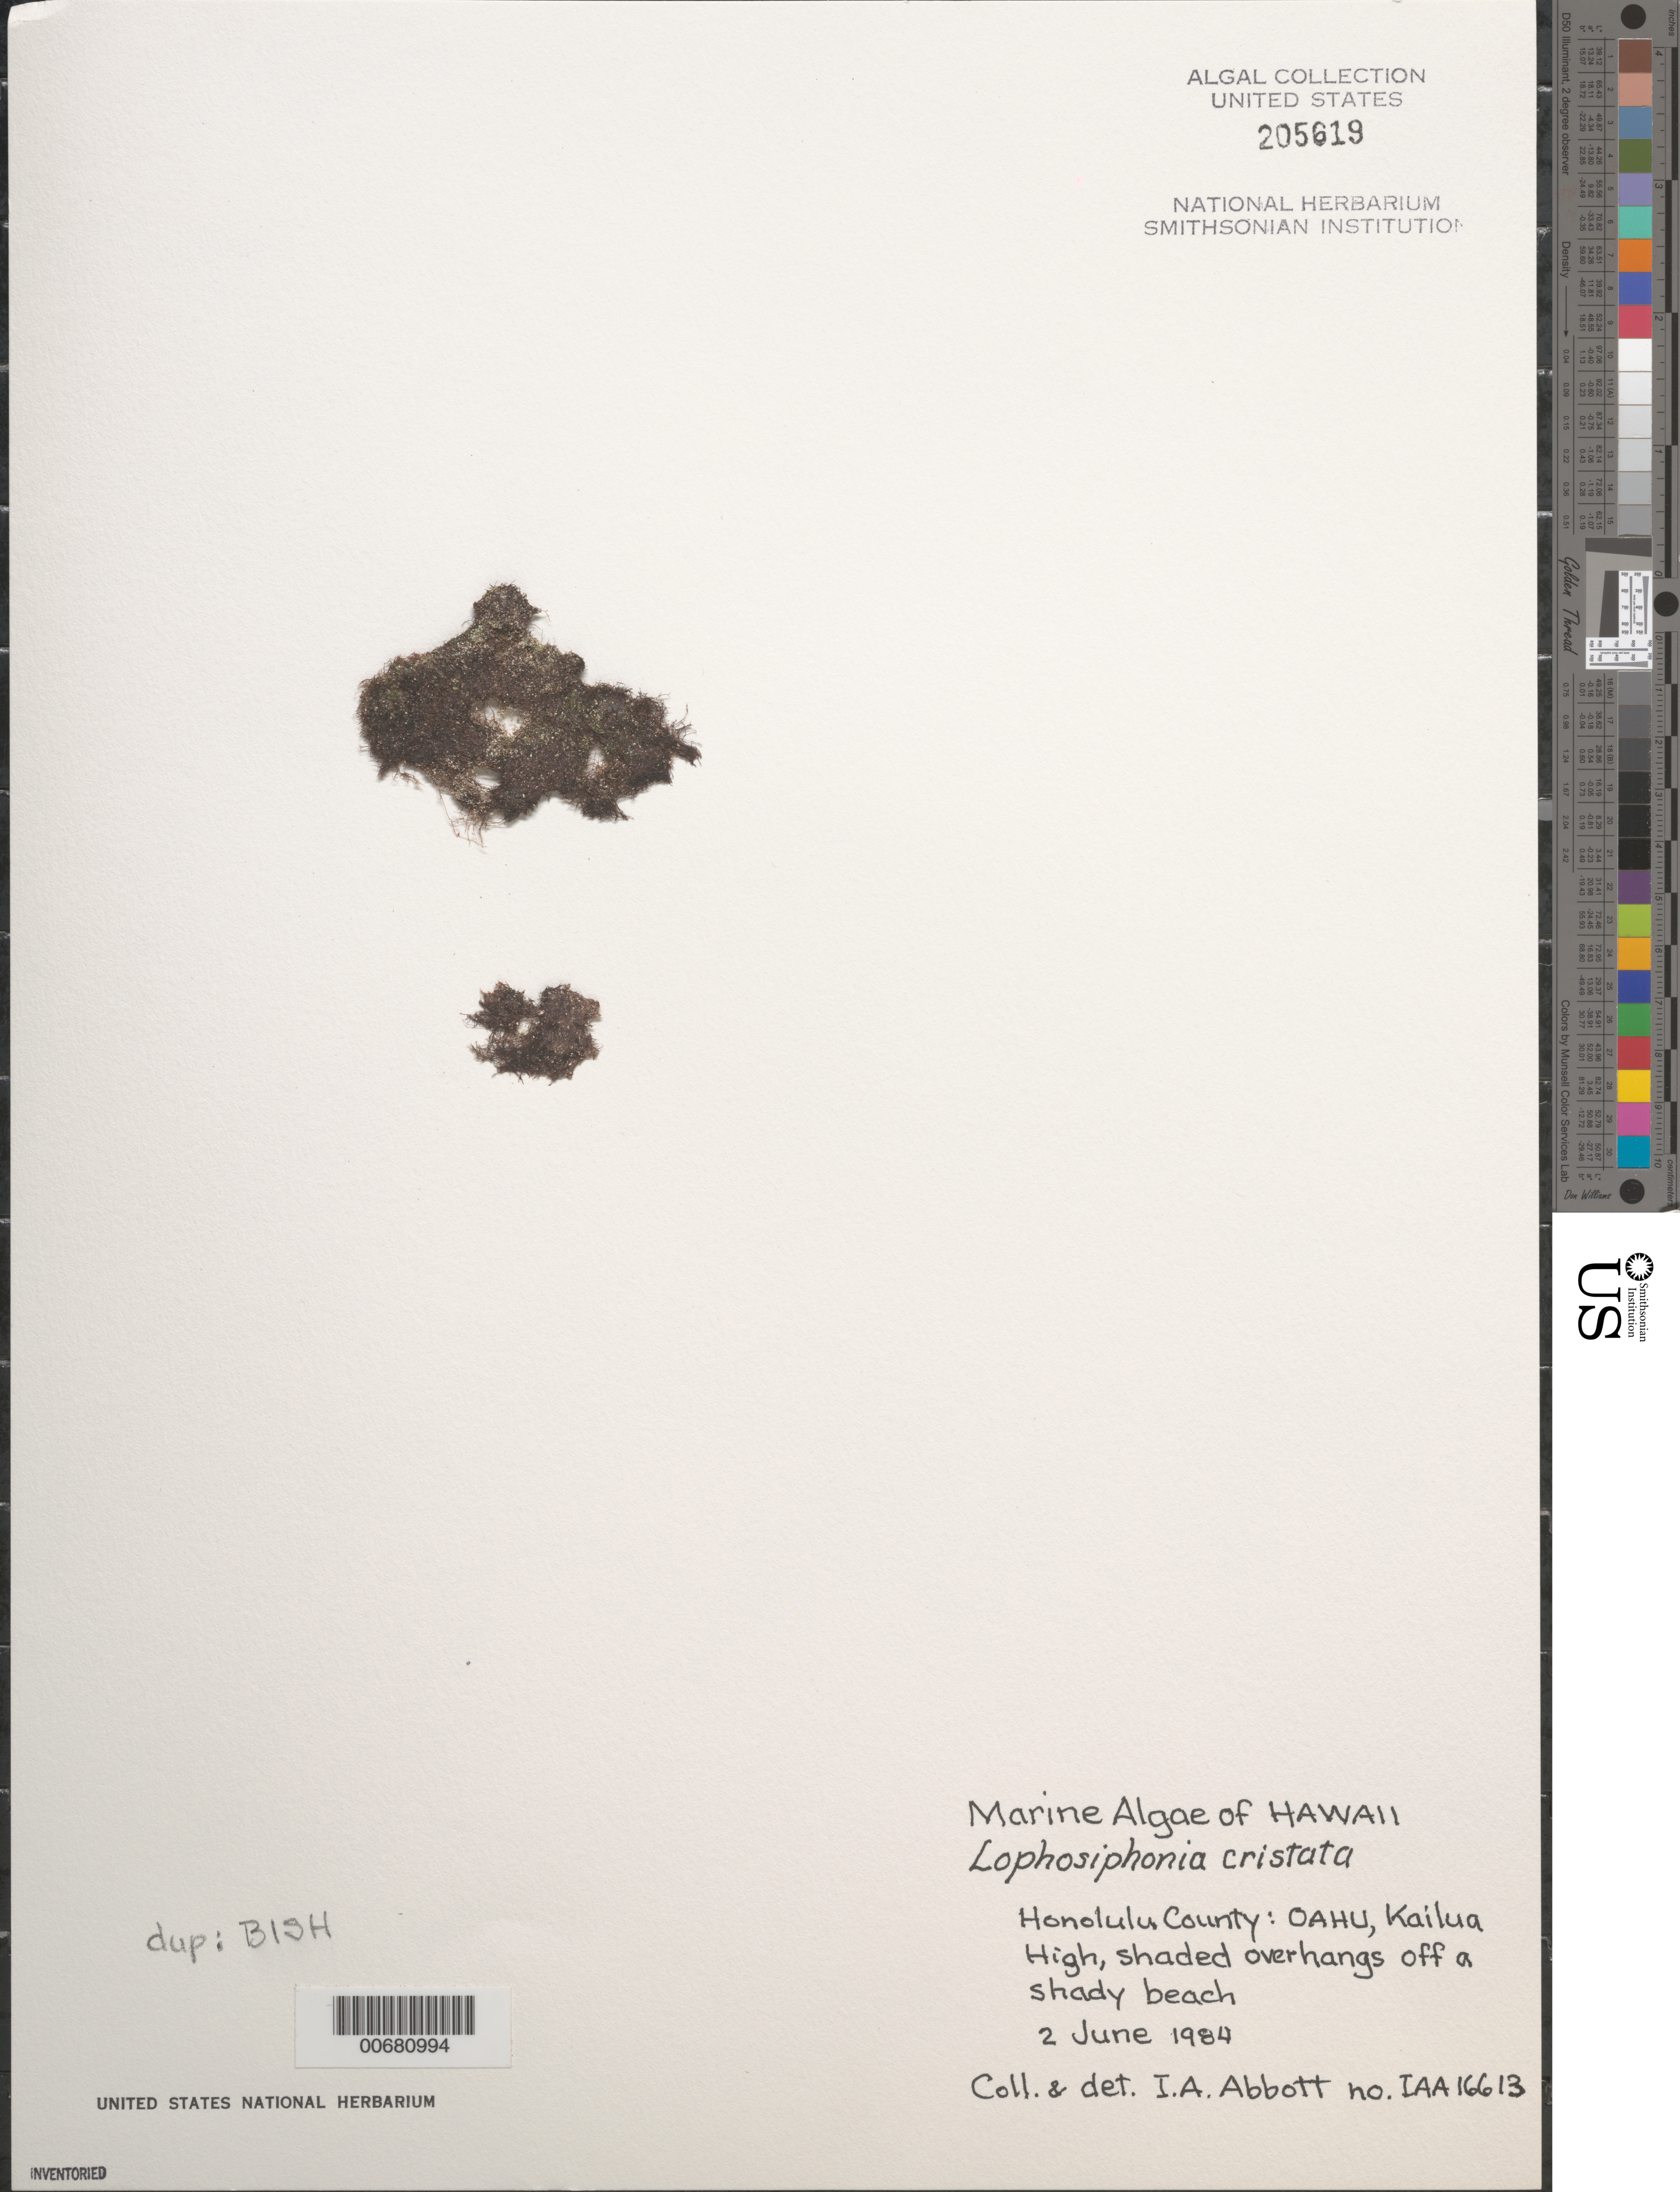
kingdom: Plantae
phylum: Rhodophyta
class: Florideophyceae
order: Ceramiales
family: Rhodomelaceae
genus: Lophosiphonia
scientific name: Lophosiphonia cristata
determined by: Abbott, Isabella A.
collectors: I. A. Abbott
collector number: IAA 16613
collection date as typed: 02 Jun 1984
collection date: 1984-06-02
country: United States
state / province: Hawaii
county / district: Honolulu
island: Oahu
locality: Kailua High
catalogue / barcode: US 205619